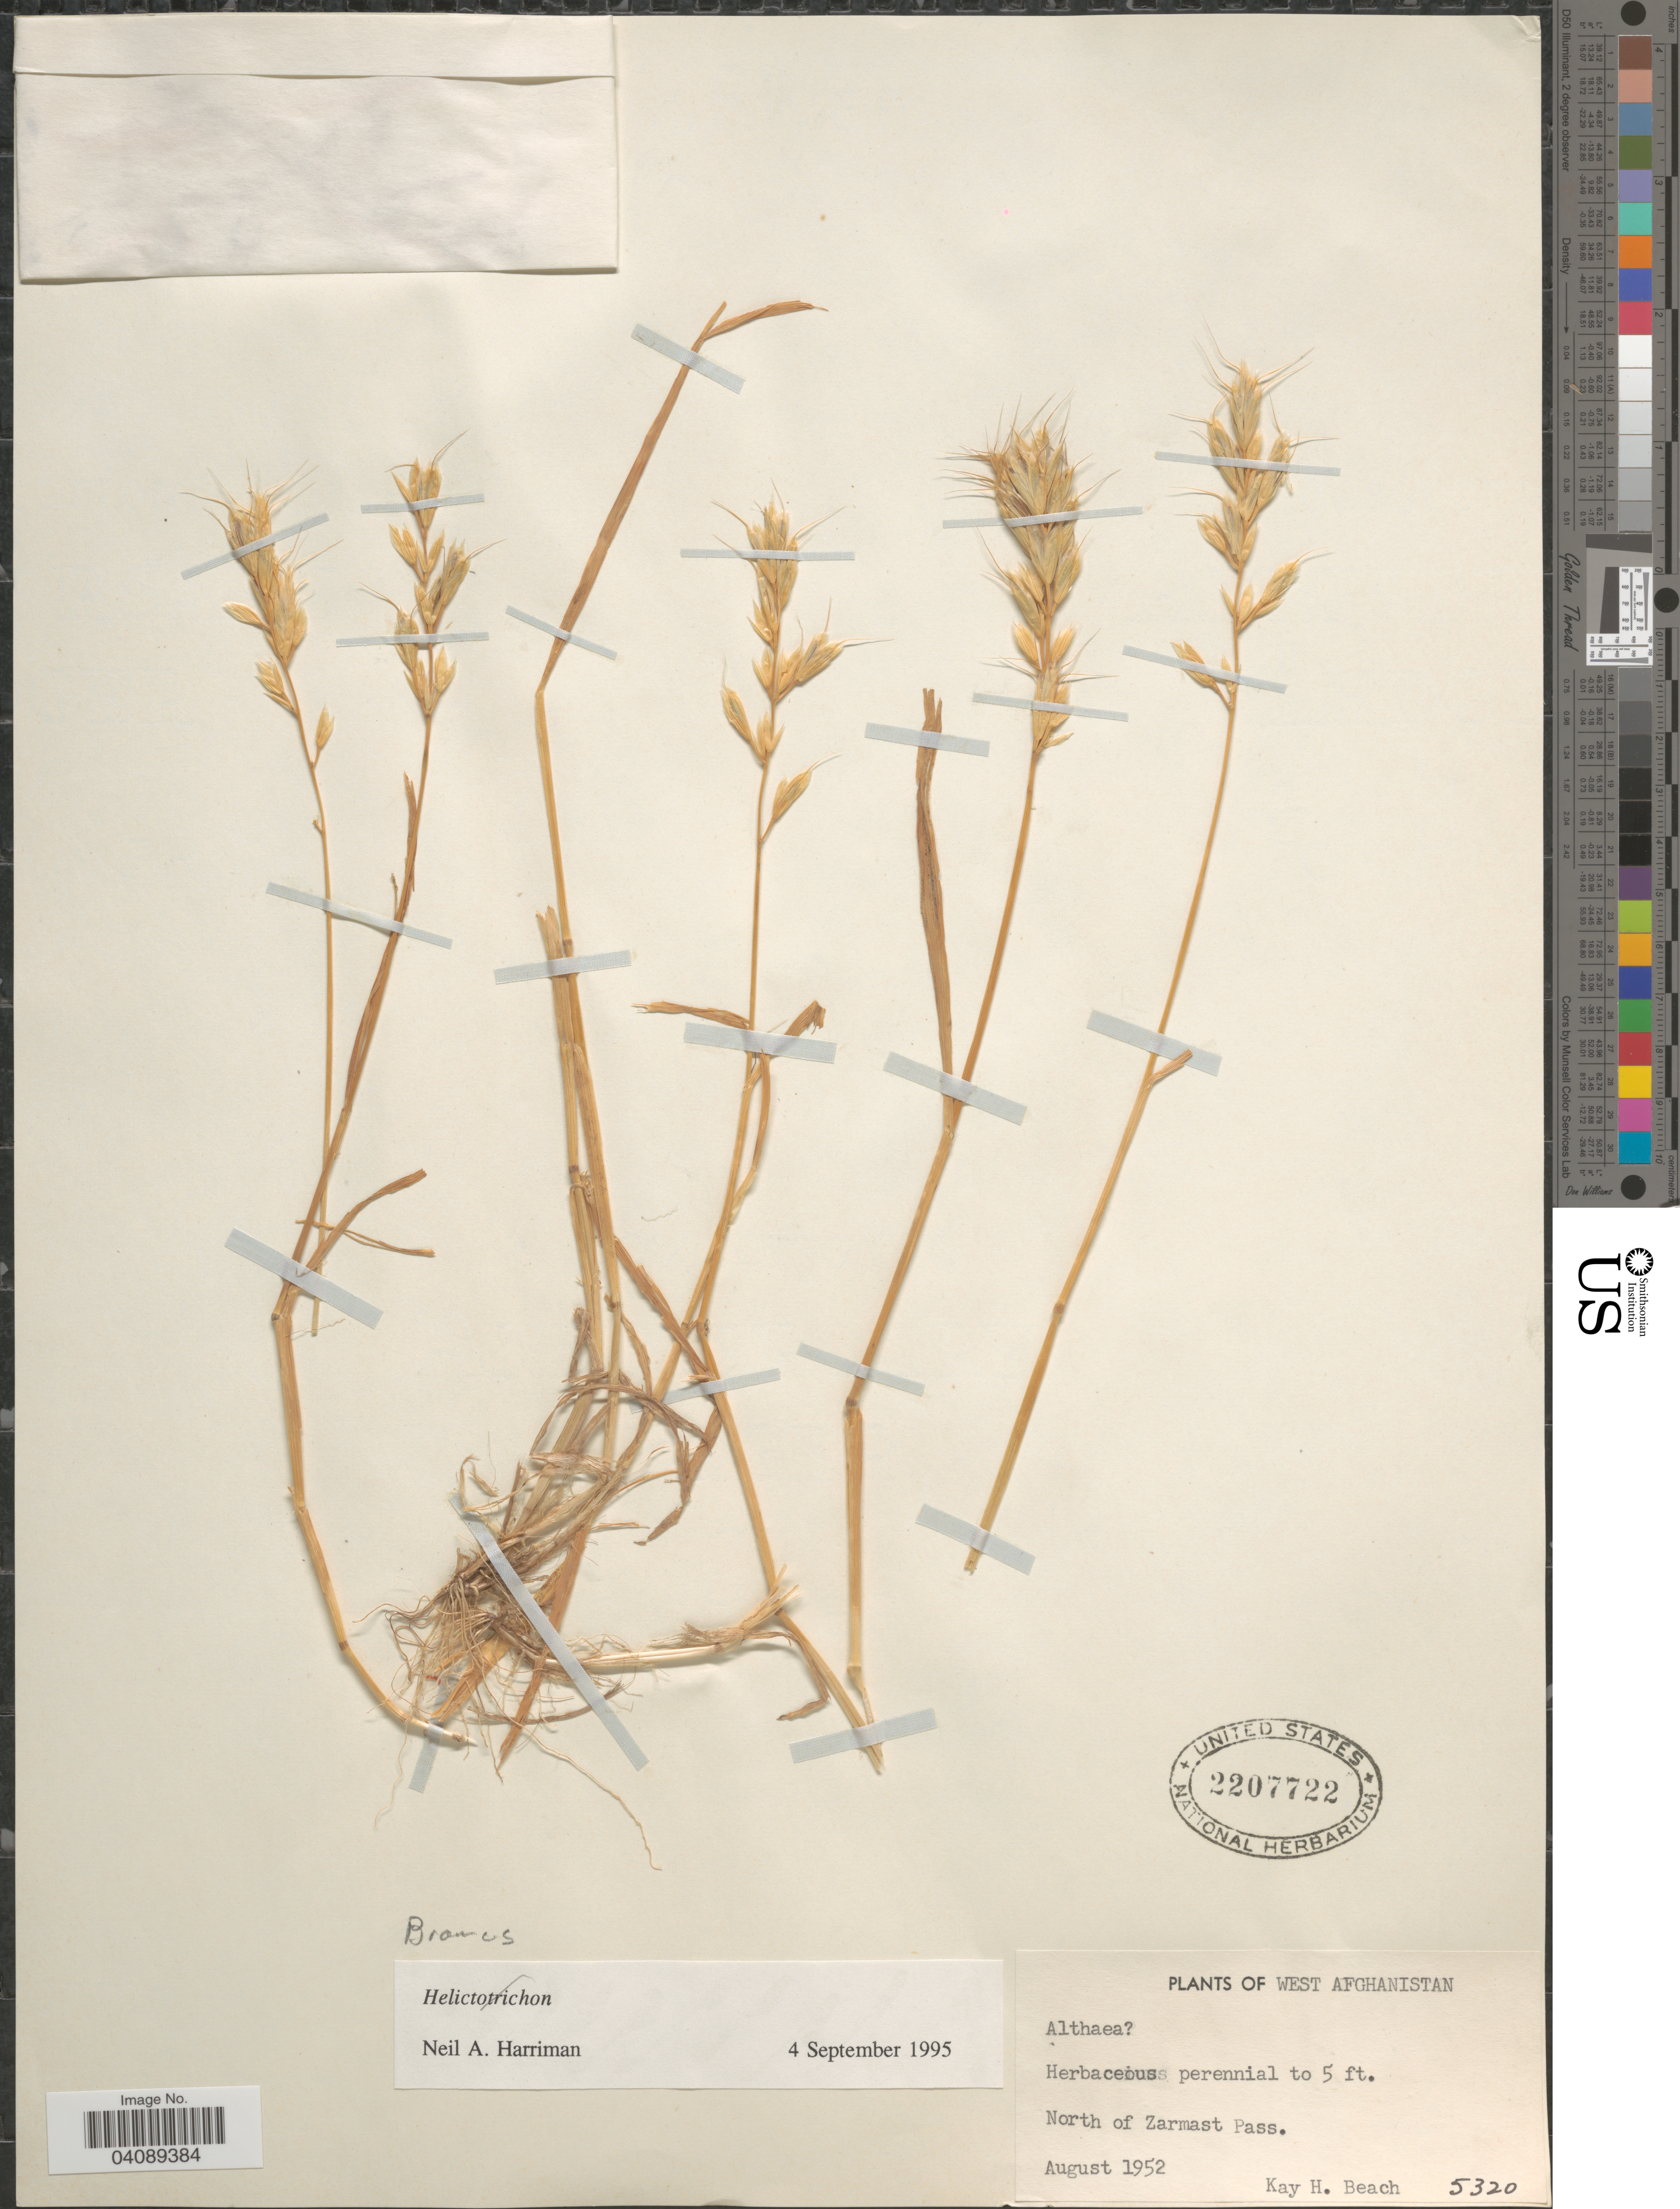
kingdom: Plantae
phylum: Tracheophyta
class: Liliopsida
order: Poales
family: Poaceae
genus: Bromus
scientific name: Bromus sp.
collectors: K. H. Beach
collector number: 5320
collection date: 1952-08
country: Afghanistan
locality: West Afghanistan. North of Zarmast Pass.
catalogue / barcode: US 2207722